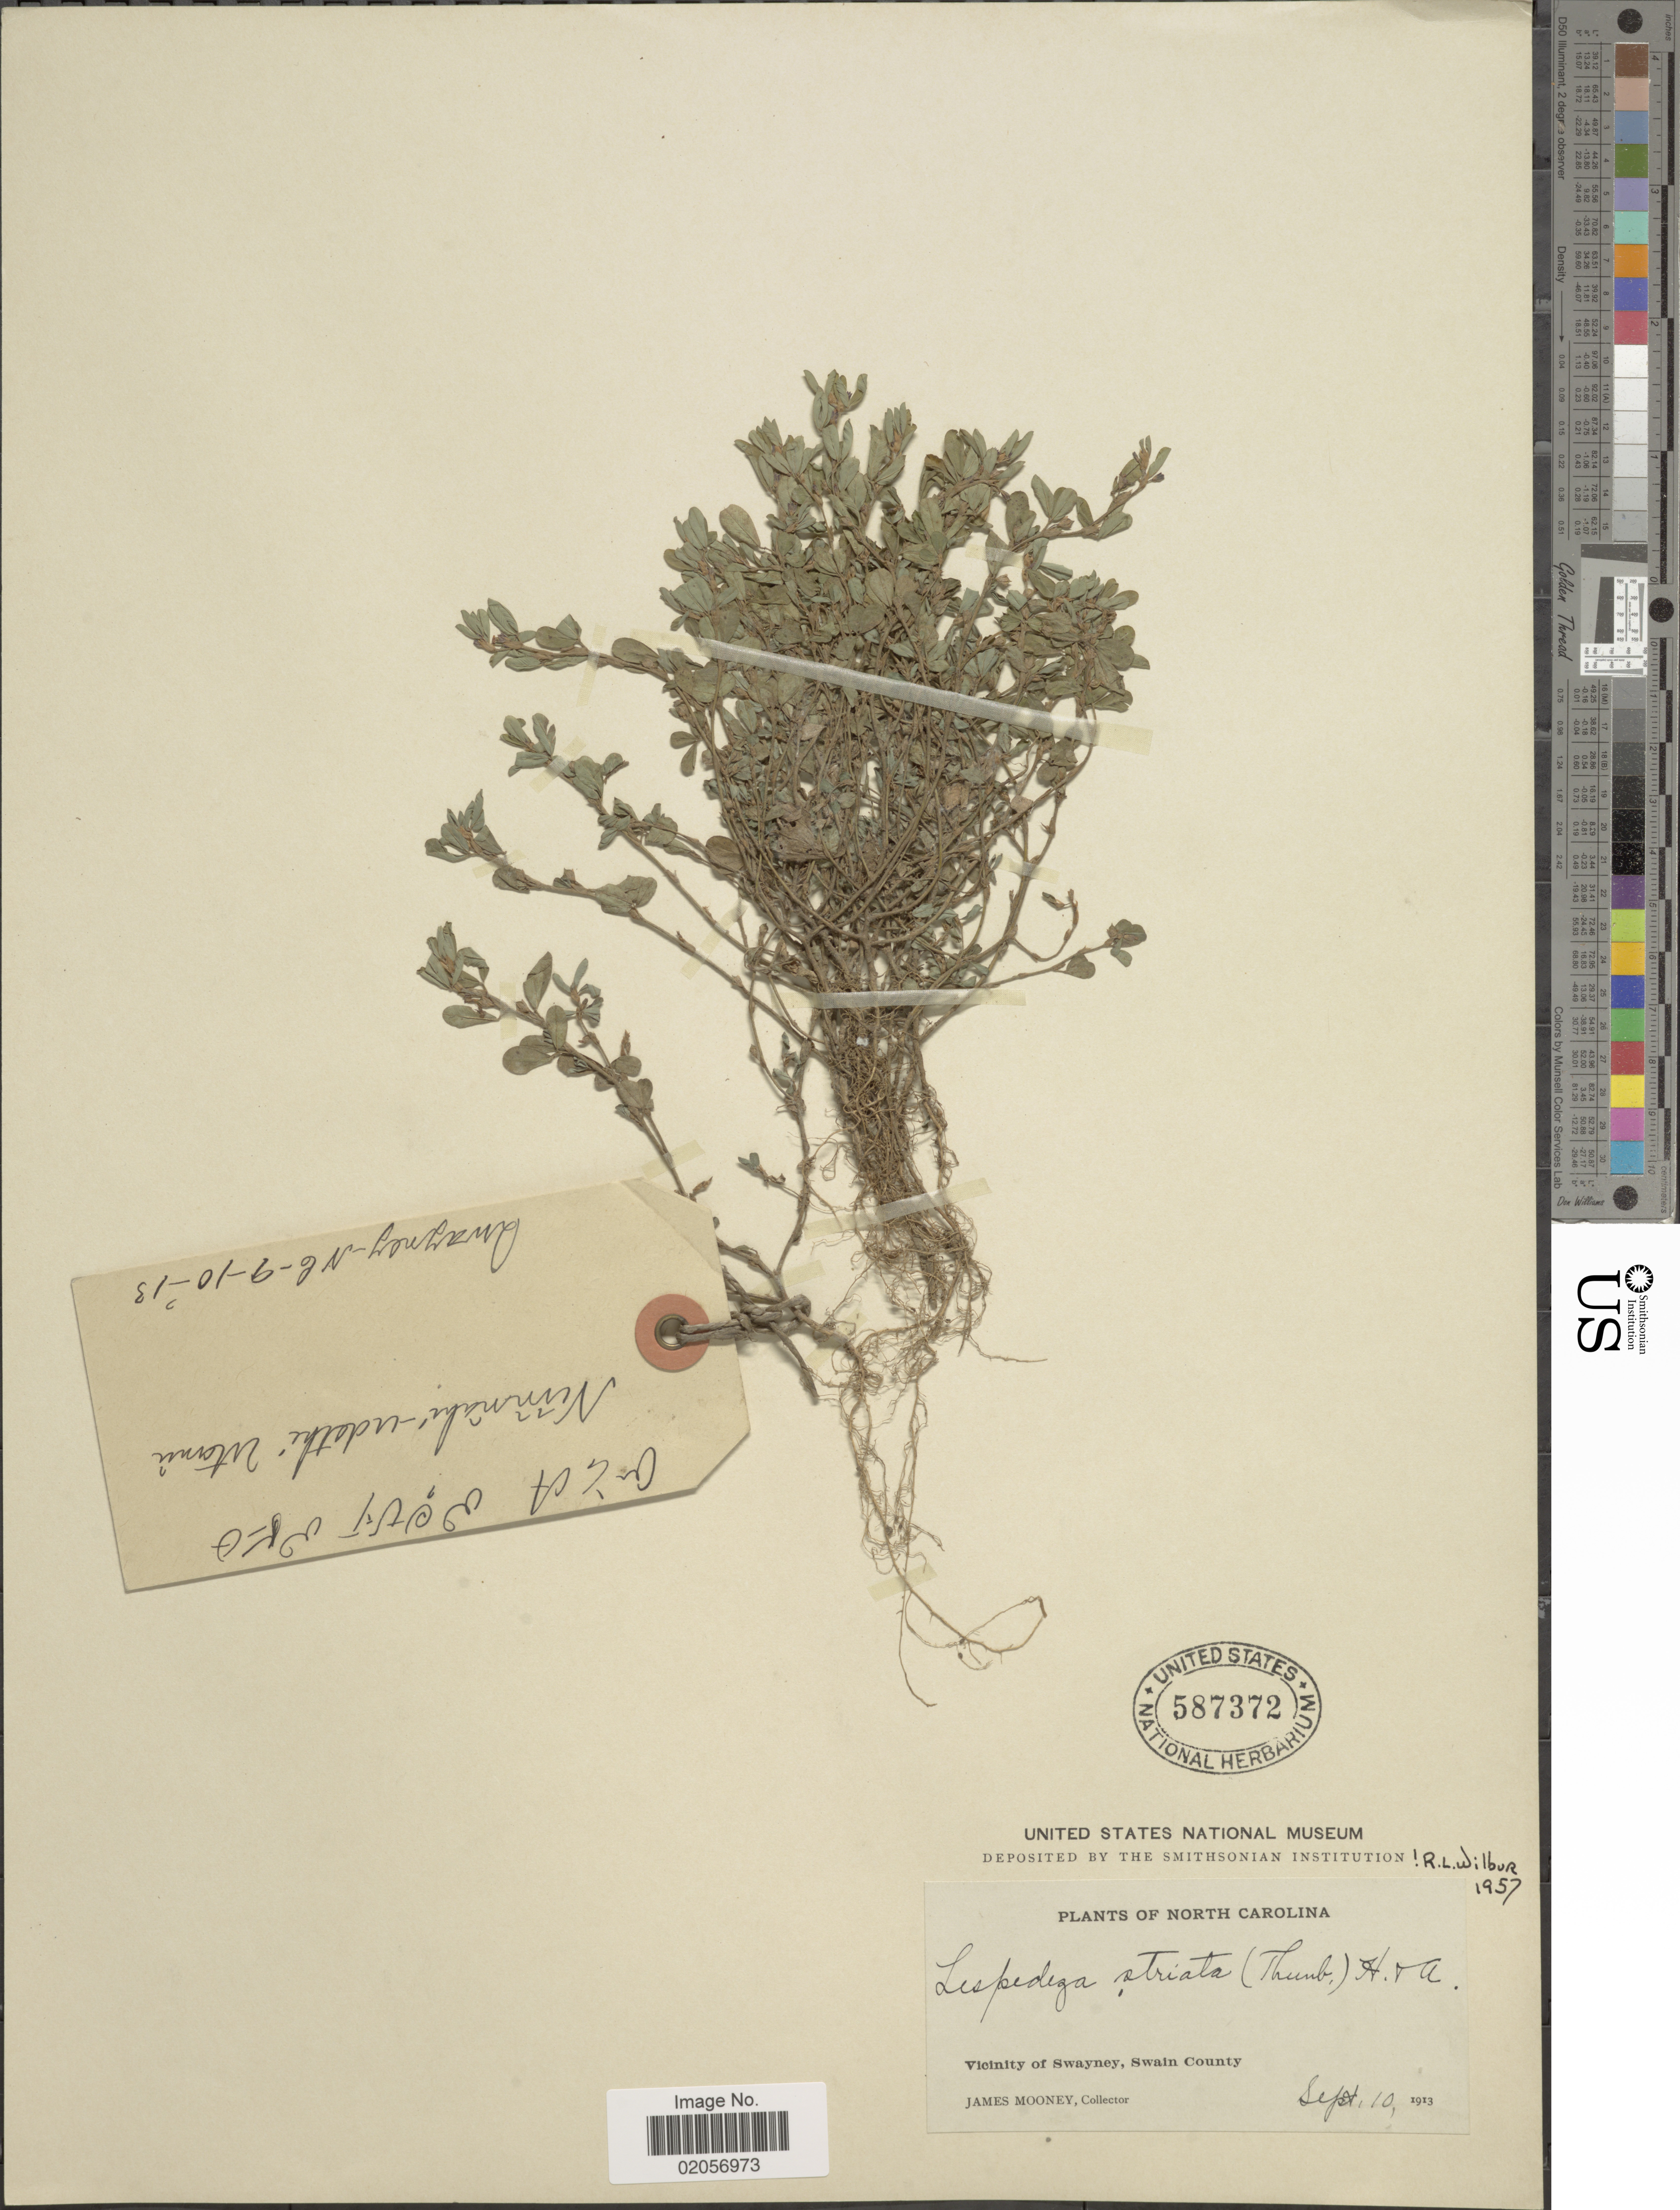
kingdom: Plantae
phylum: Tracheophyta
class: Magnoliopsida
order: Fabales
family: Fabaceae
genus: Kummerowia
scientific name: Kummerowia striata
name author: (Thunb.) Schindl.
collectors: J. Mooney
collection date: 1913-09-10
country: United States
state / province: North Carolina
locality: Vicinity of Swayney, Swain County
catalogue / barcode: US 587372